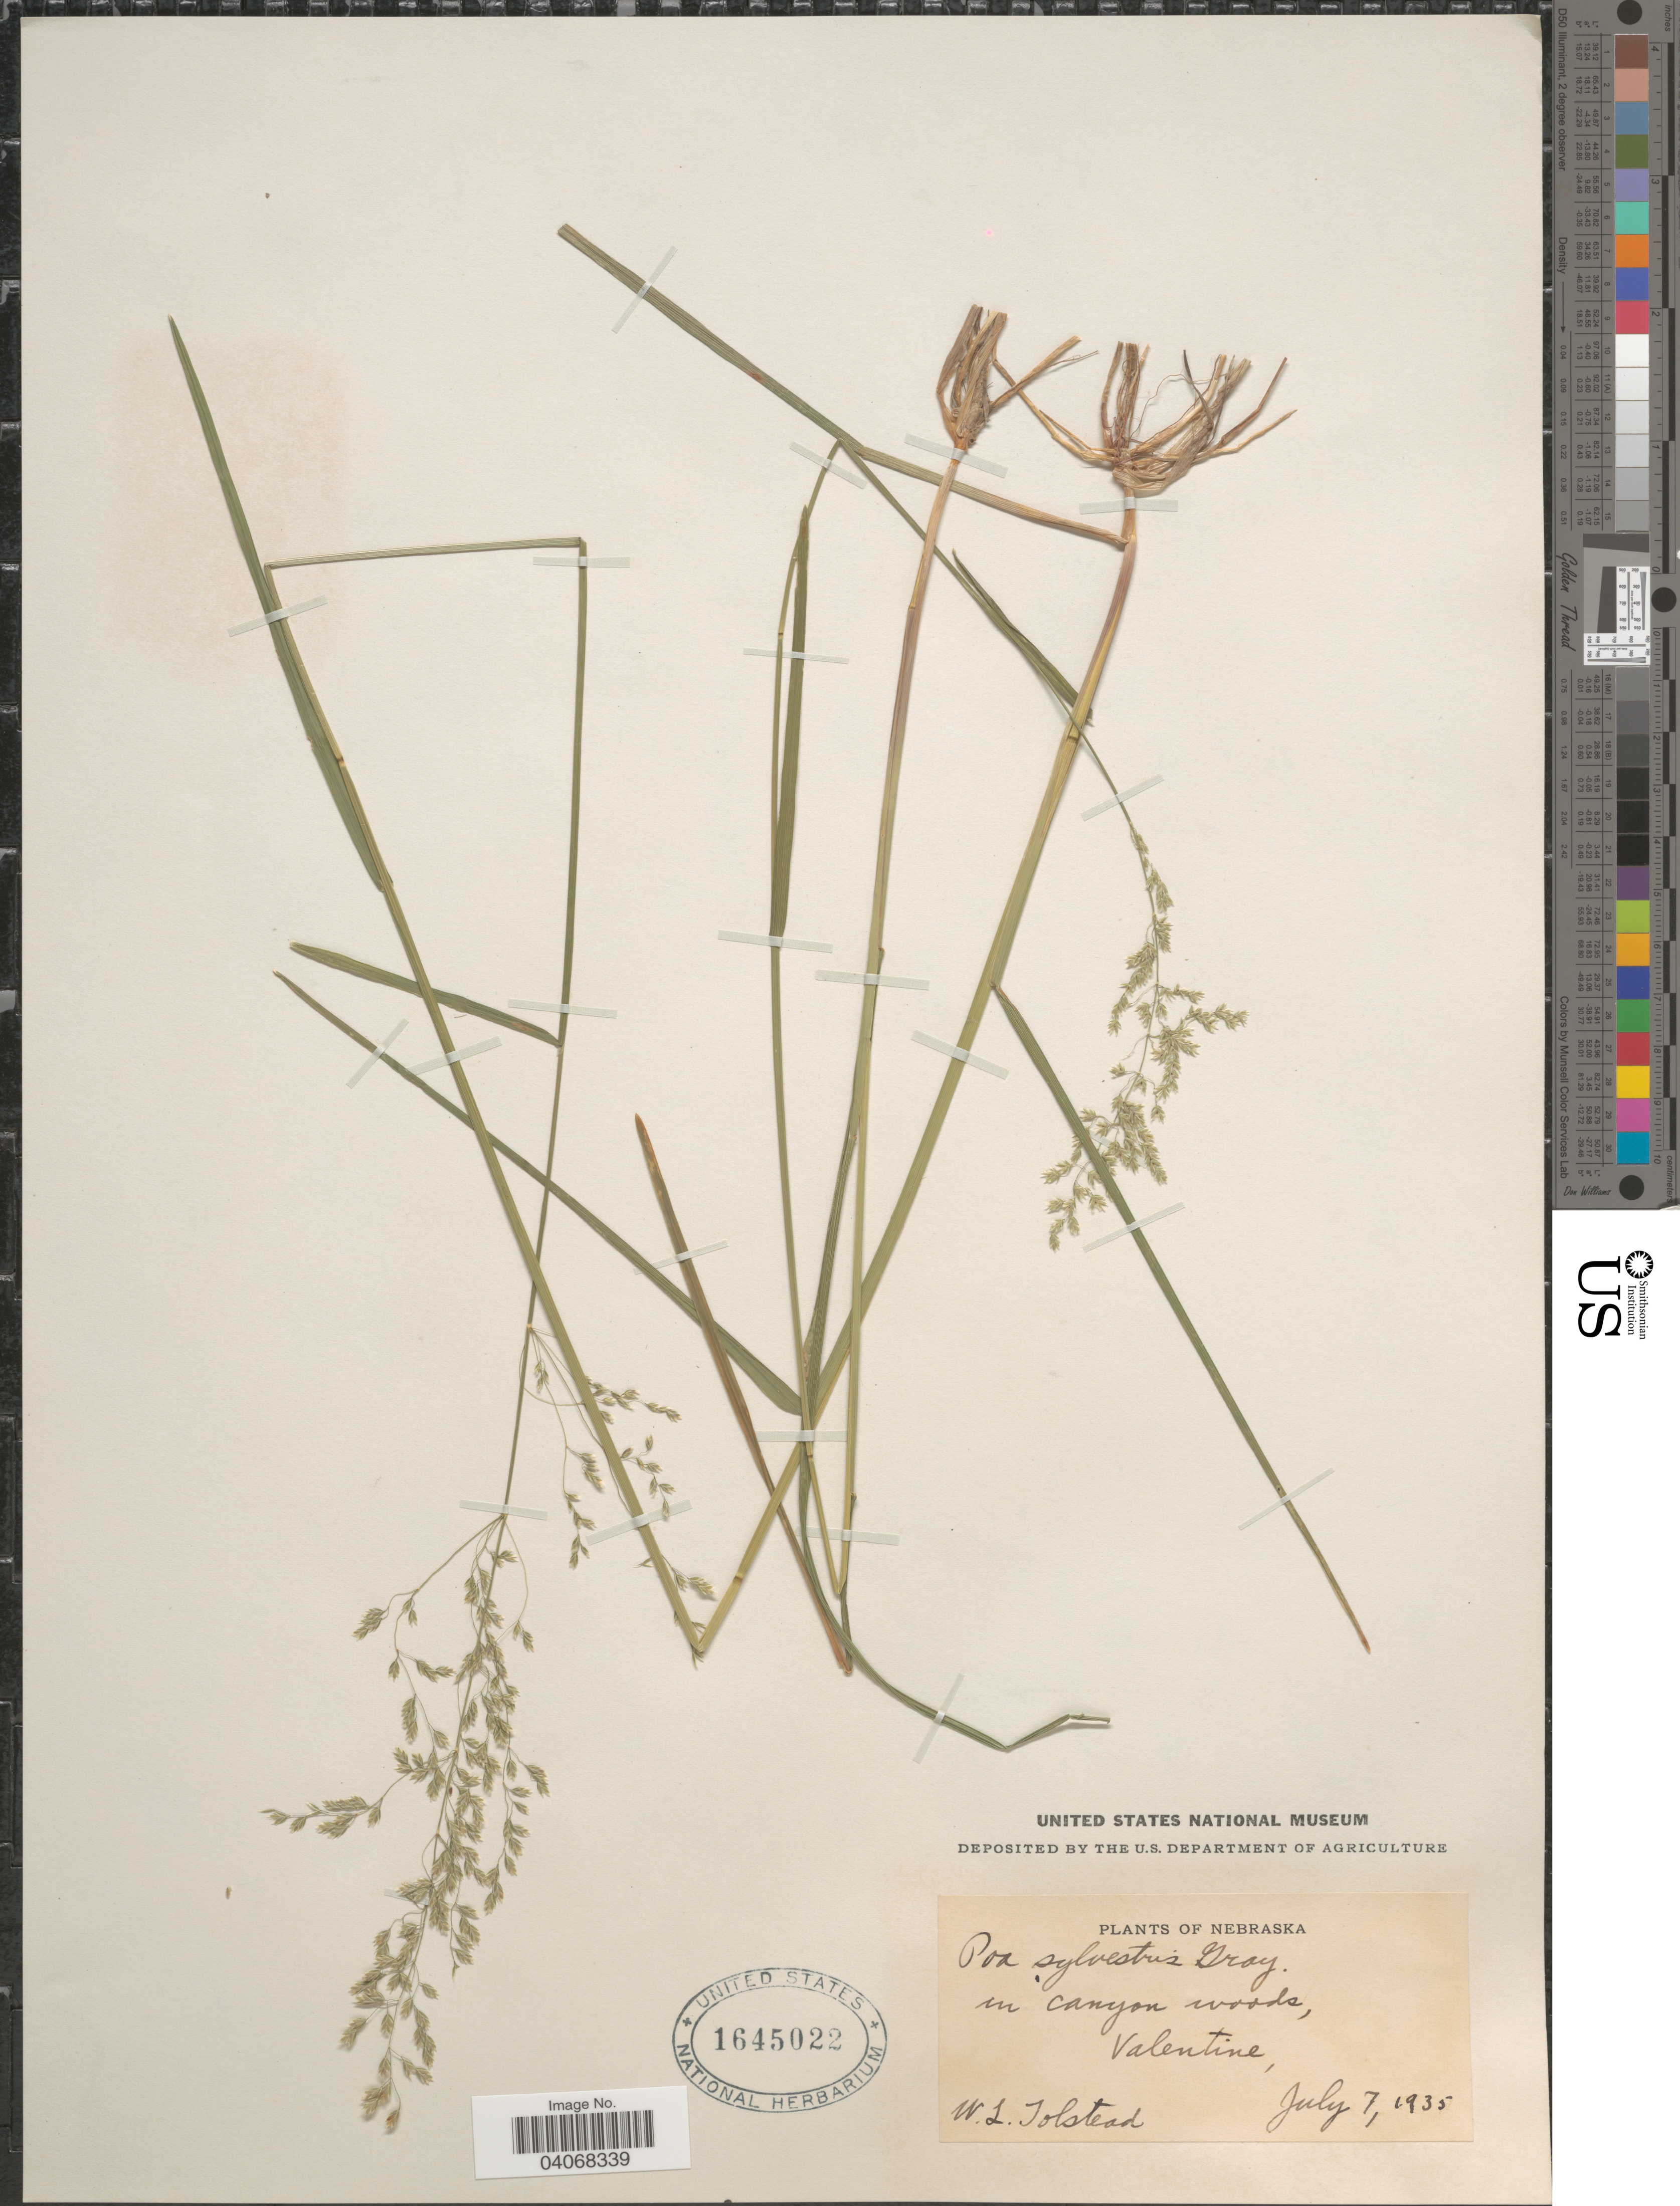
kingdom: Plantae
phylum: Tracheophyta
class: Liliopsida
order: Poales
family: Poaceae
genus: Poa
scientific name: Poa sylvestris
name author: A. Gray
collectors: W. Tolstead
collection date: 1935-07-07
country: United States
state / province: Nebraska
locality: In canyon woods, Valentine.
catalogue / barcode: US 1645022